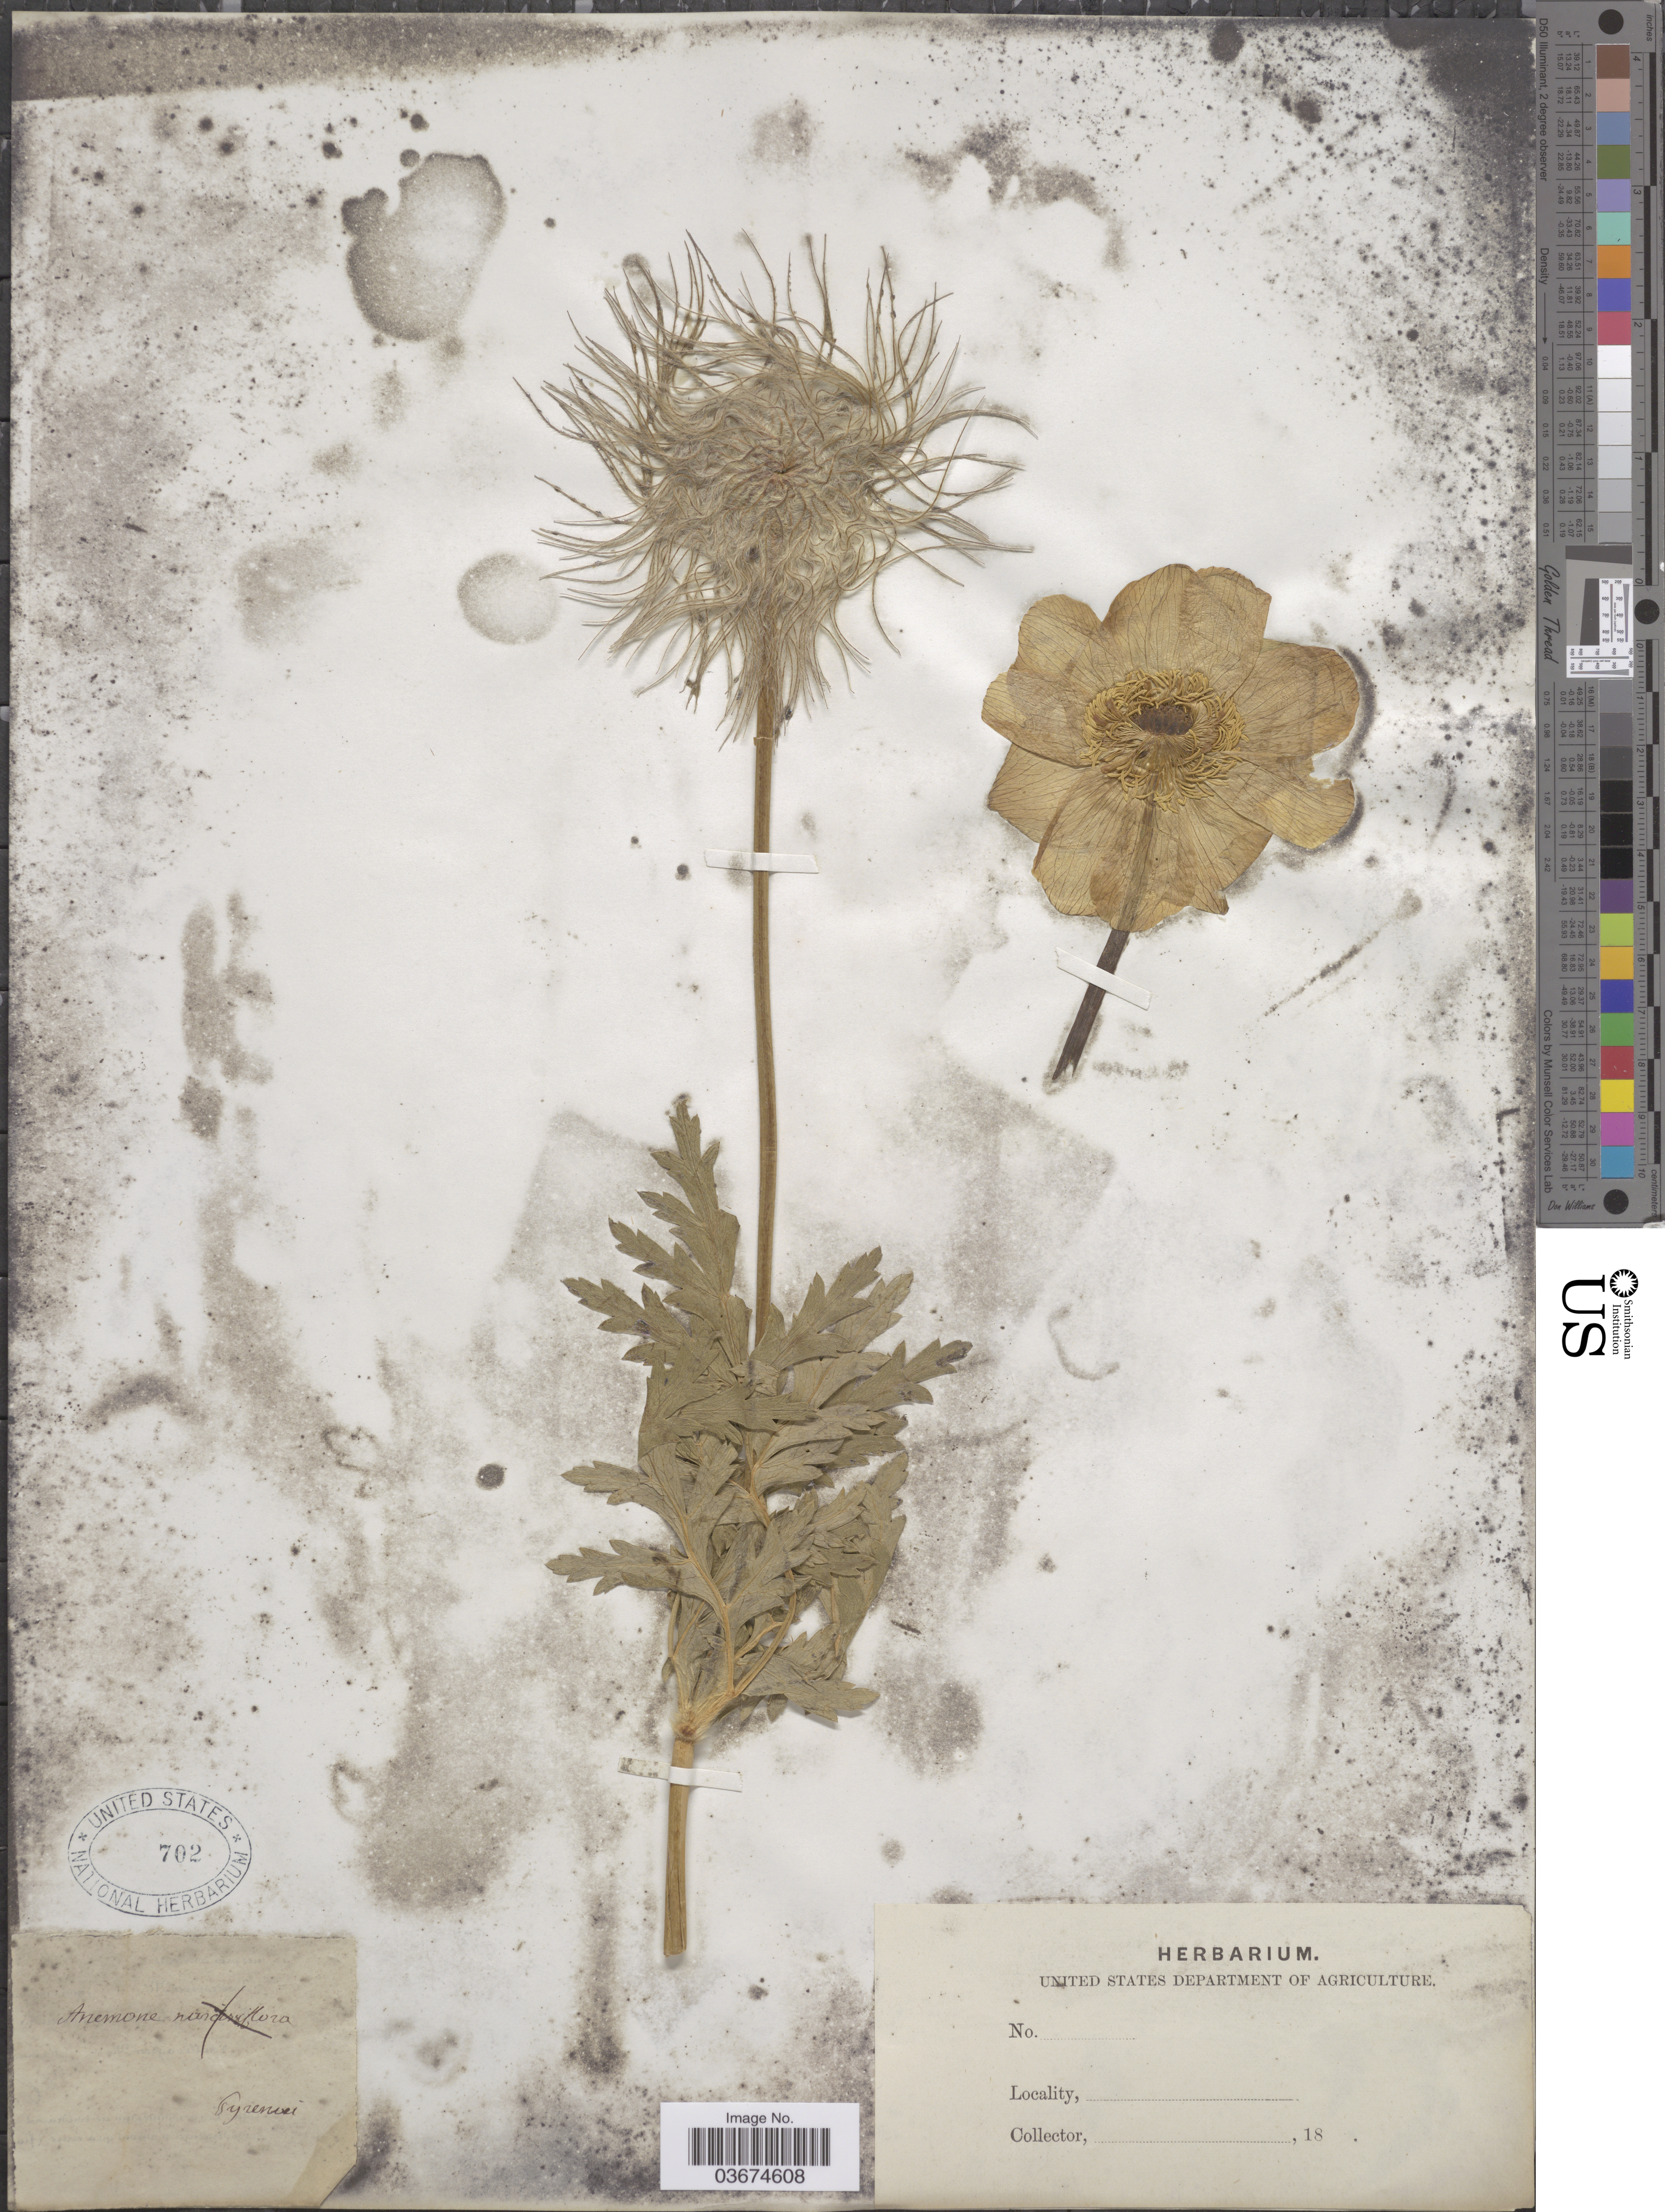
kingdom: Plantae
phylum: Tracheophyta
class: Magnoliopsida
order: Ranunculales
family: Ranunculaceae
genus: Pulsatilla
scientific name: Pulsatilla sp.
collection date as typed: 18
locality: Pyrenees.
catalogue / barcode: US 702